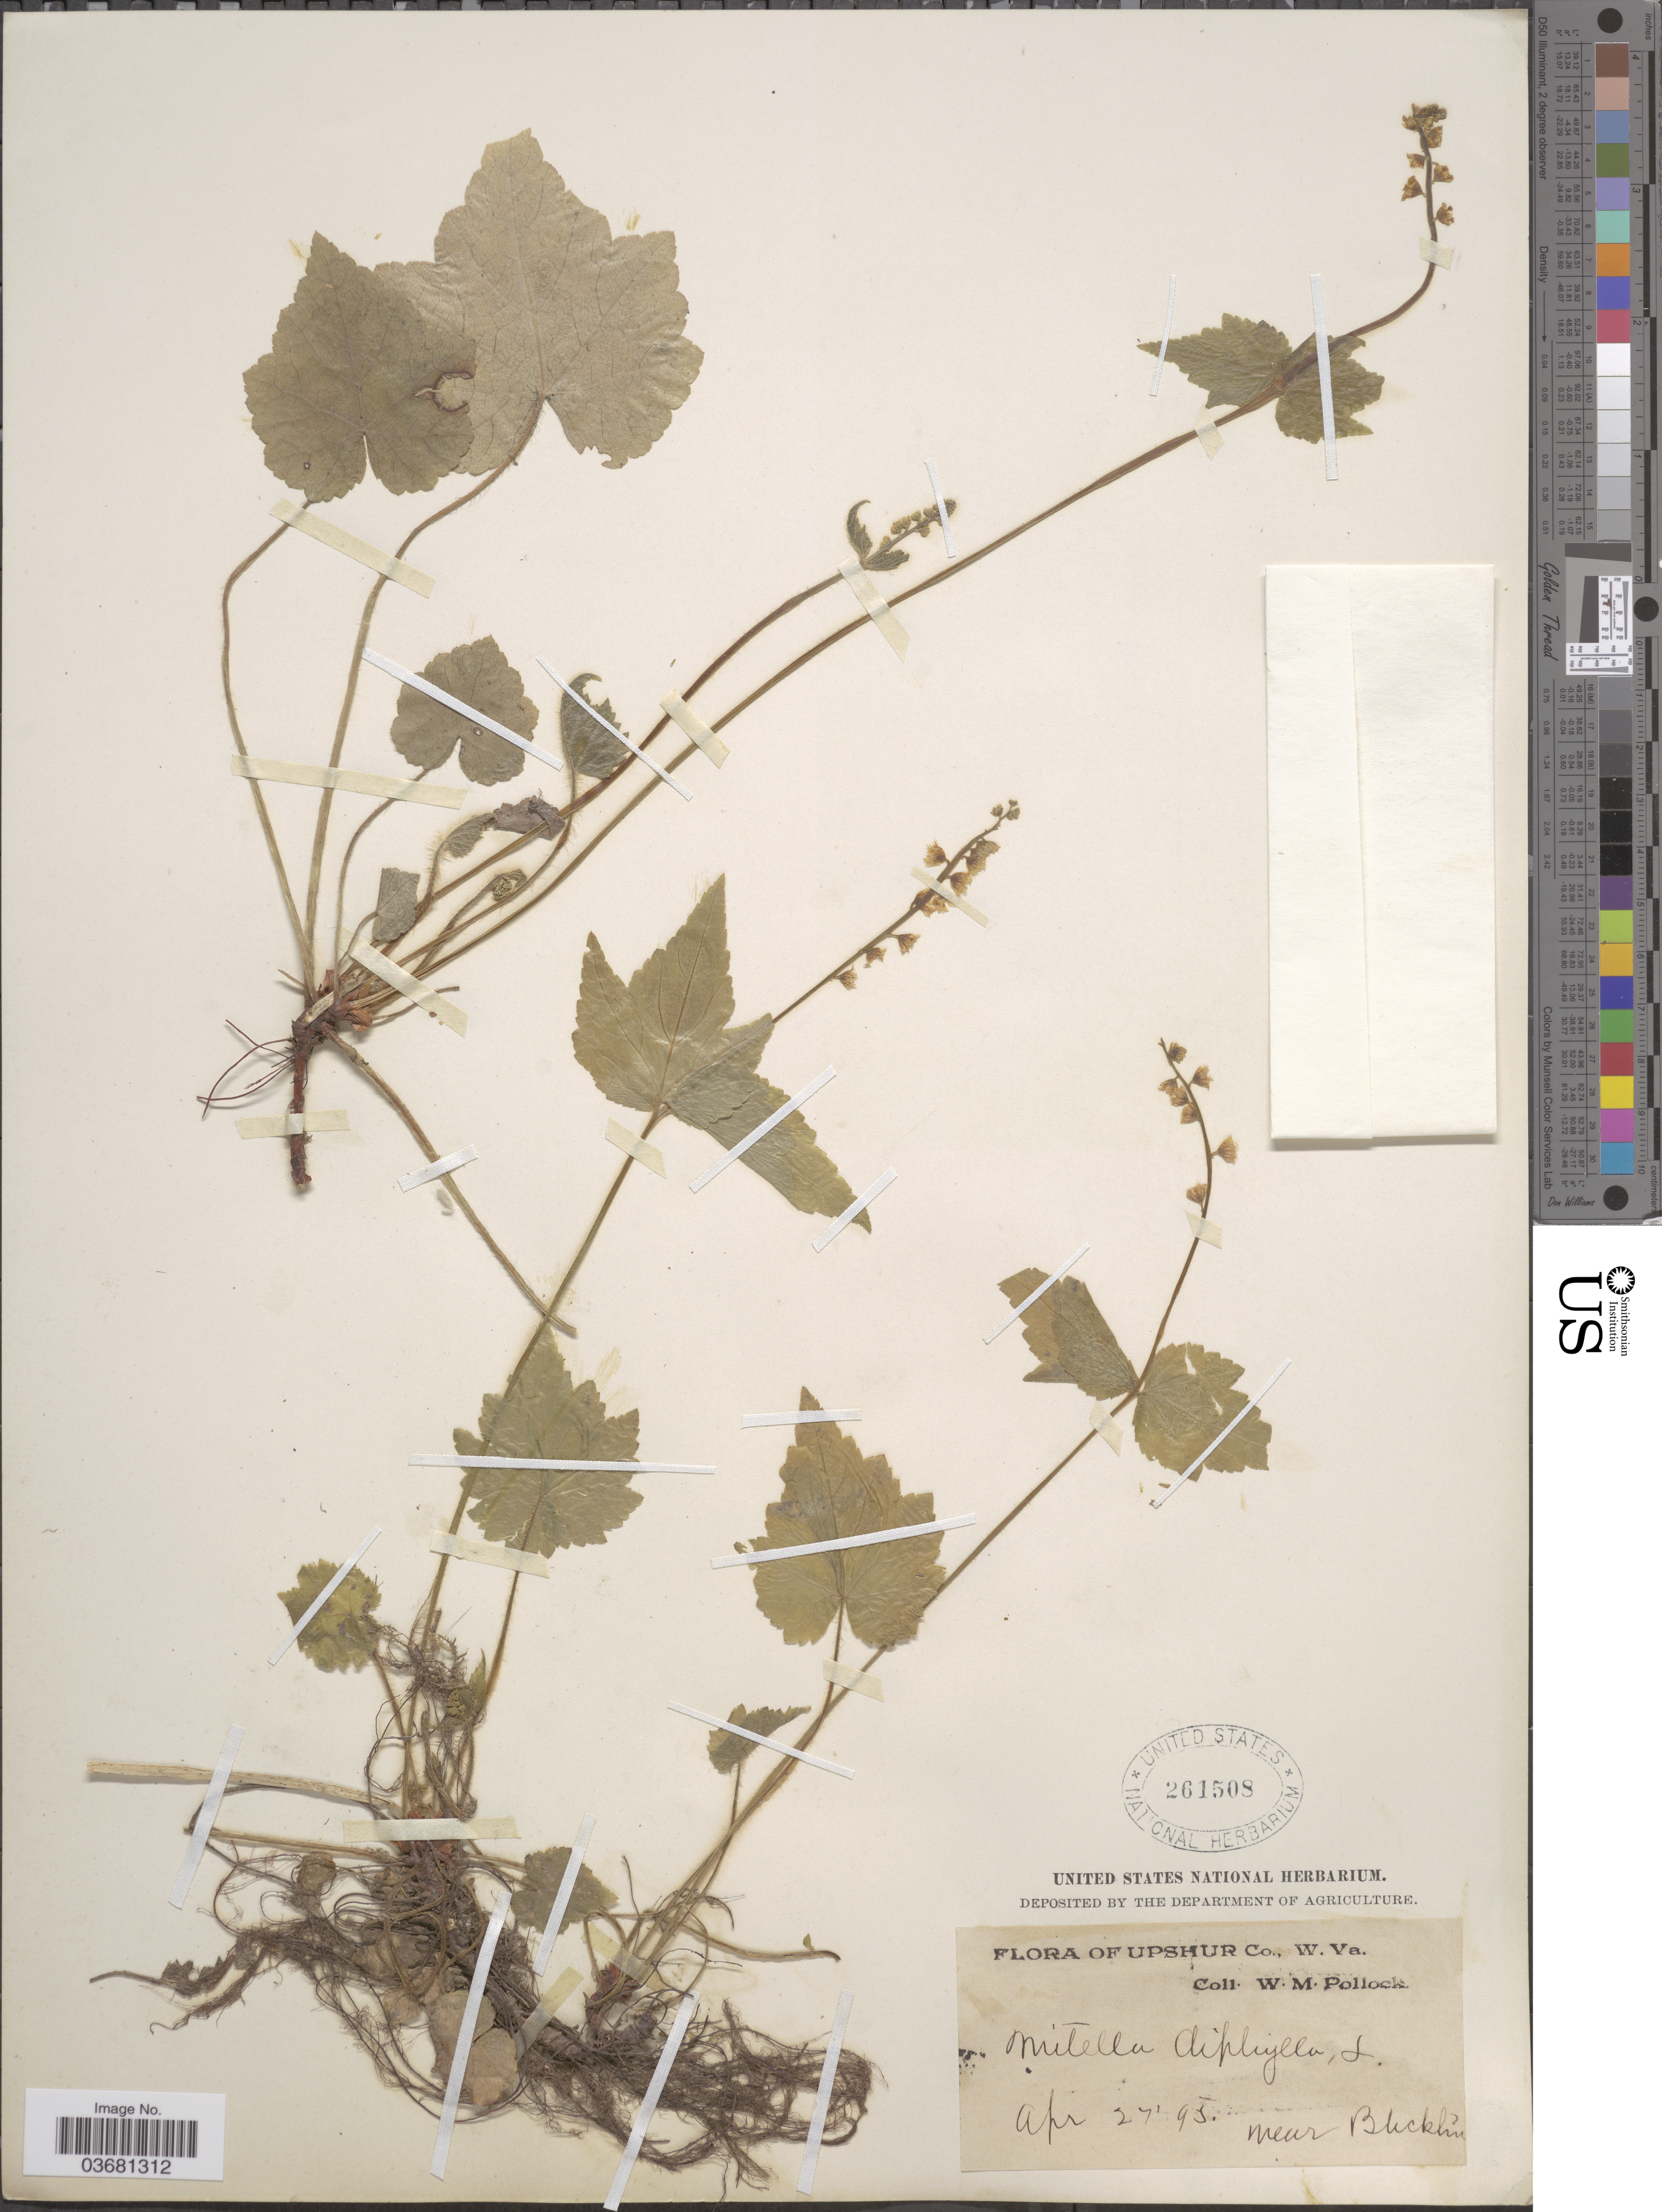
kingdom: Plantae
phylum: Tracheophyta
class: Magnoliopsida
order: Saxifragales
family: Saxifragaceae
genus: Mitella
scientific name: Mitella diphylla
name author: L.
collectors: W. M. Pollock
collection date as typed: Transcribed d/m/y: 27/4/95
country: United States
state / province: West Virginia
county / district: Upshur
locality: Near Bucklin.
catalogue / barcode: US 261508